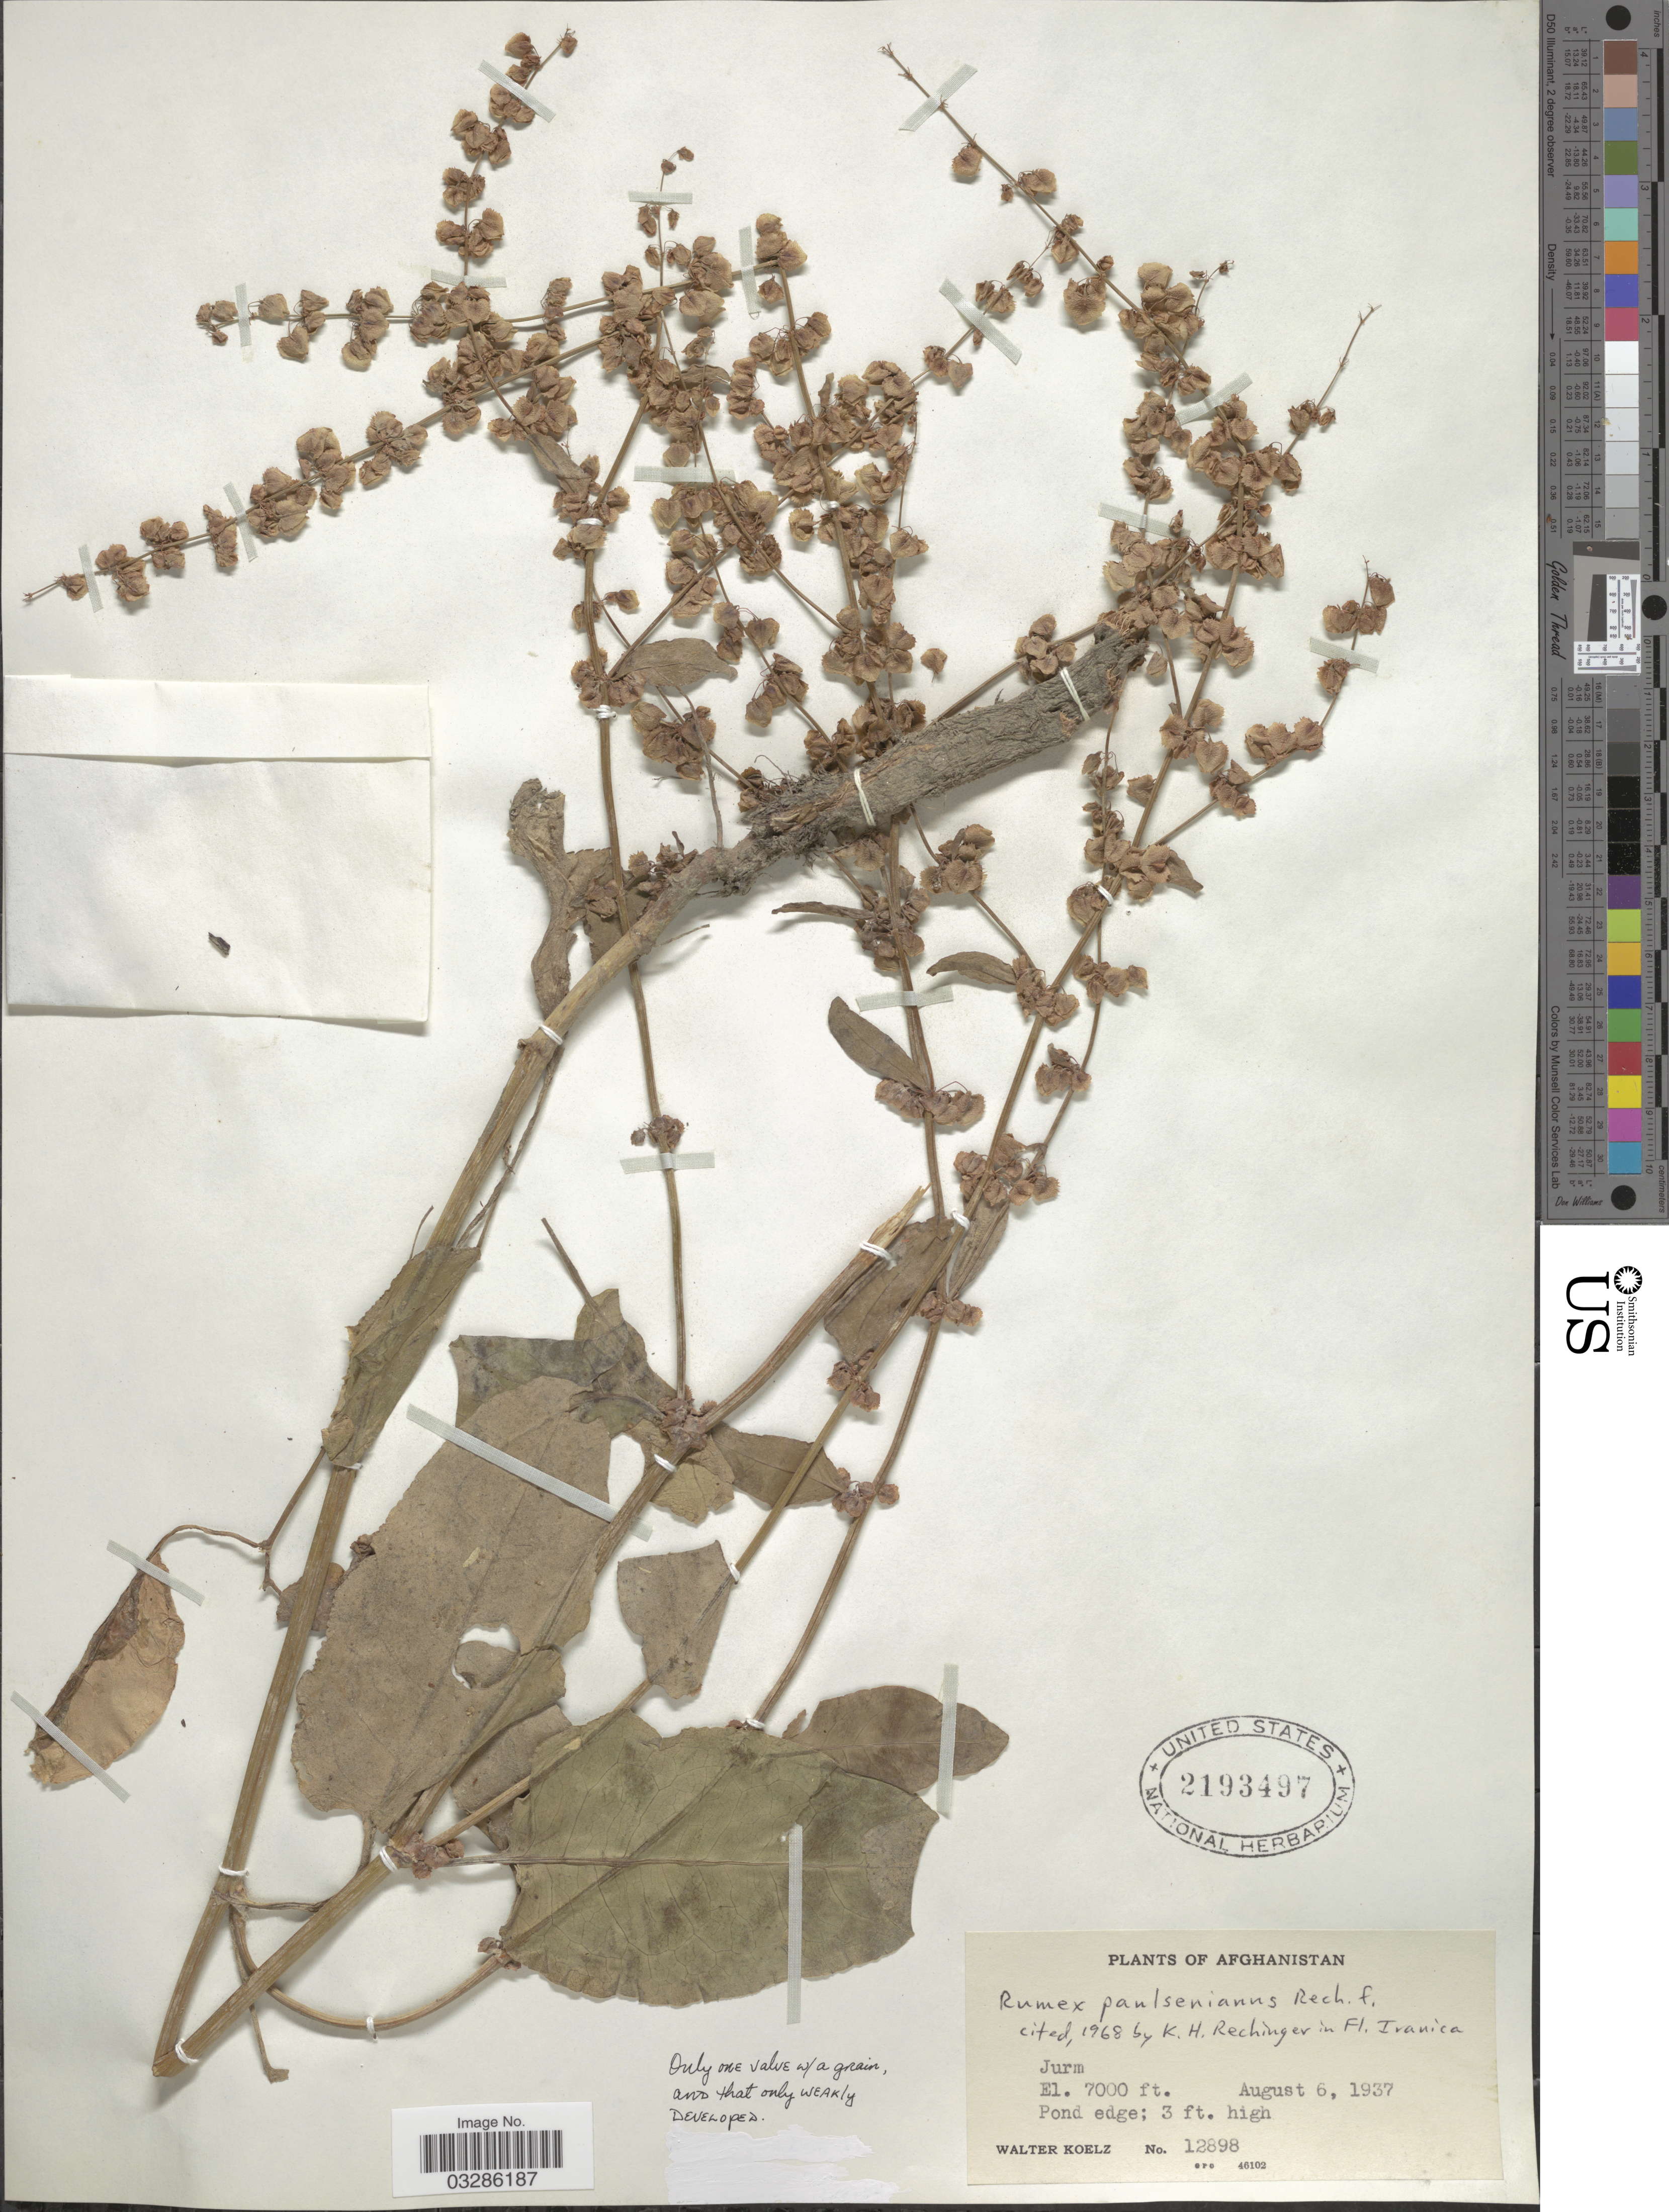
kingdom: Plantae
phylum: Tracheophyta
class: Magnoliopsida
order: Caryophyllales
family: Polygonaceae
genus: Rumex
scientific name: Rumex paulsenianus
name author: Rech. f.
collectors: W. N. Koelz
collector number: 12898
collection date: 1937-08-06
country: Afghanistan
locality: Jurm.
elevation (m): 2134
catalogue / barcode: US 2193497